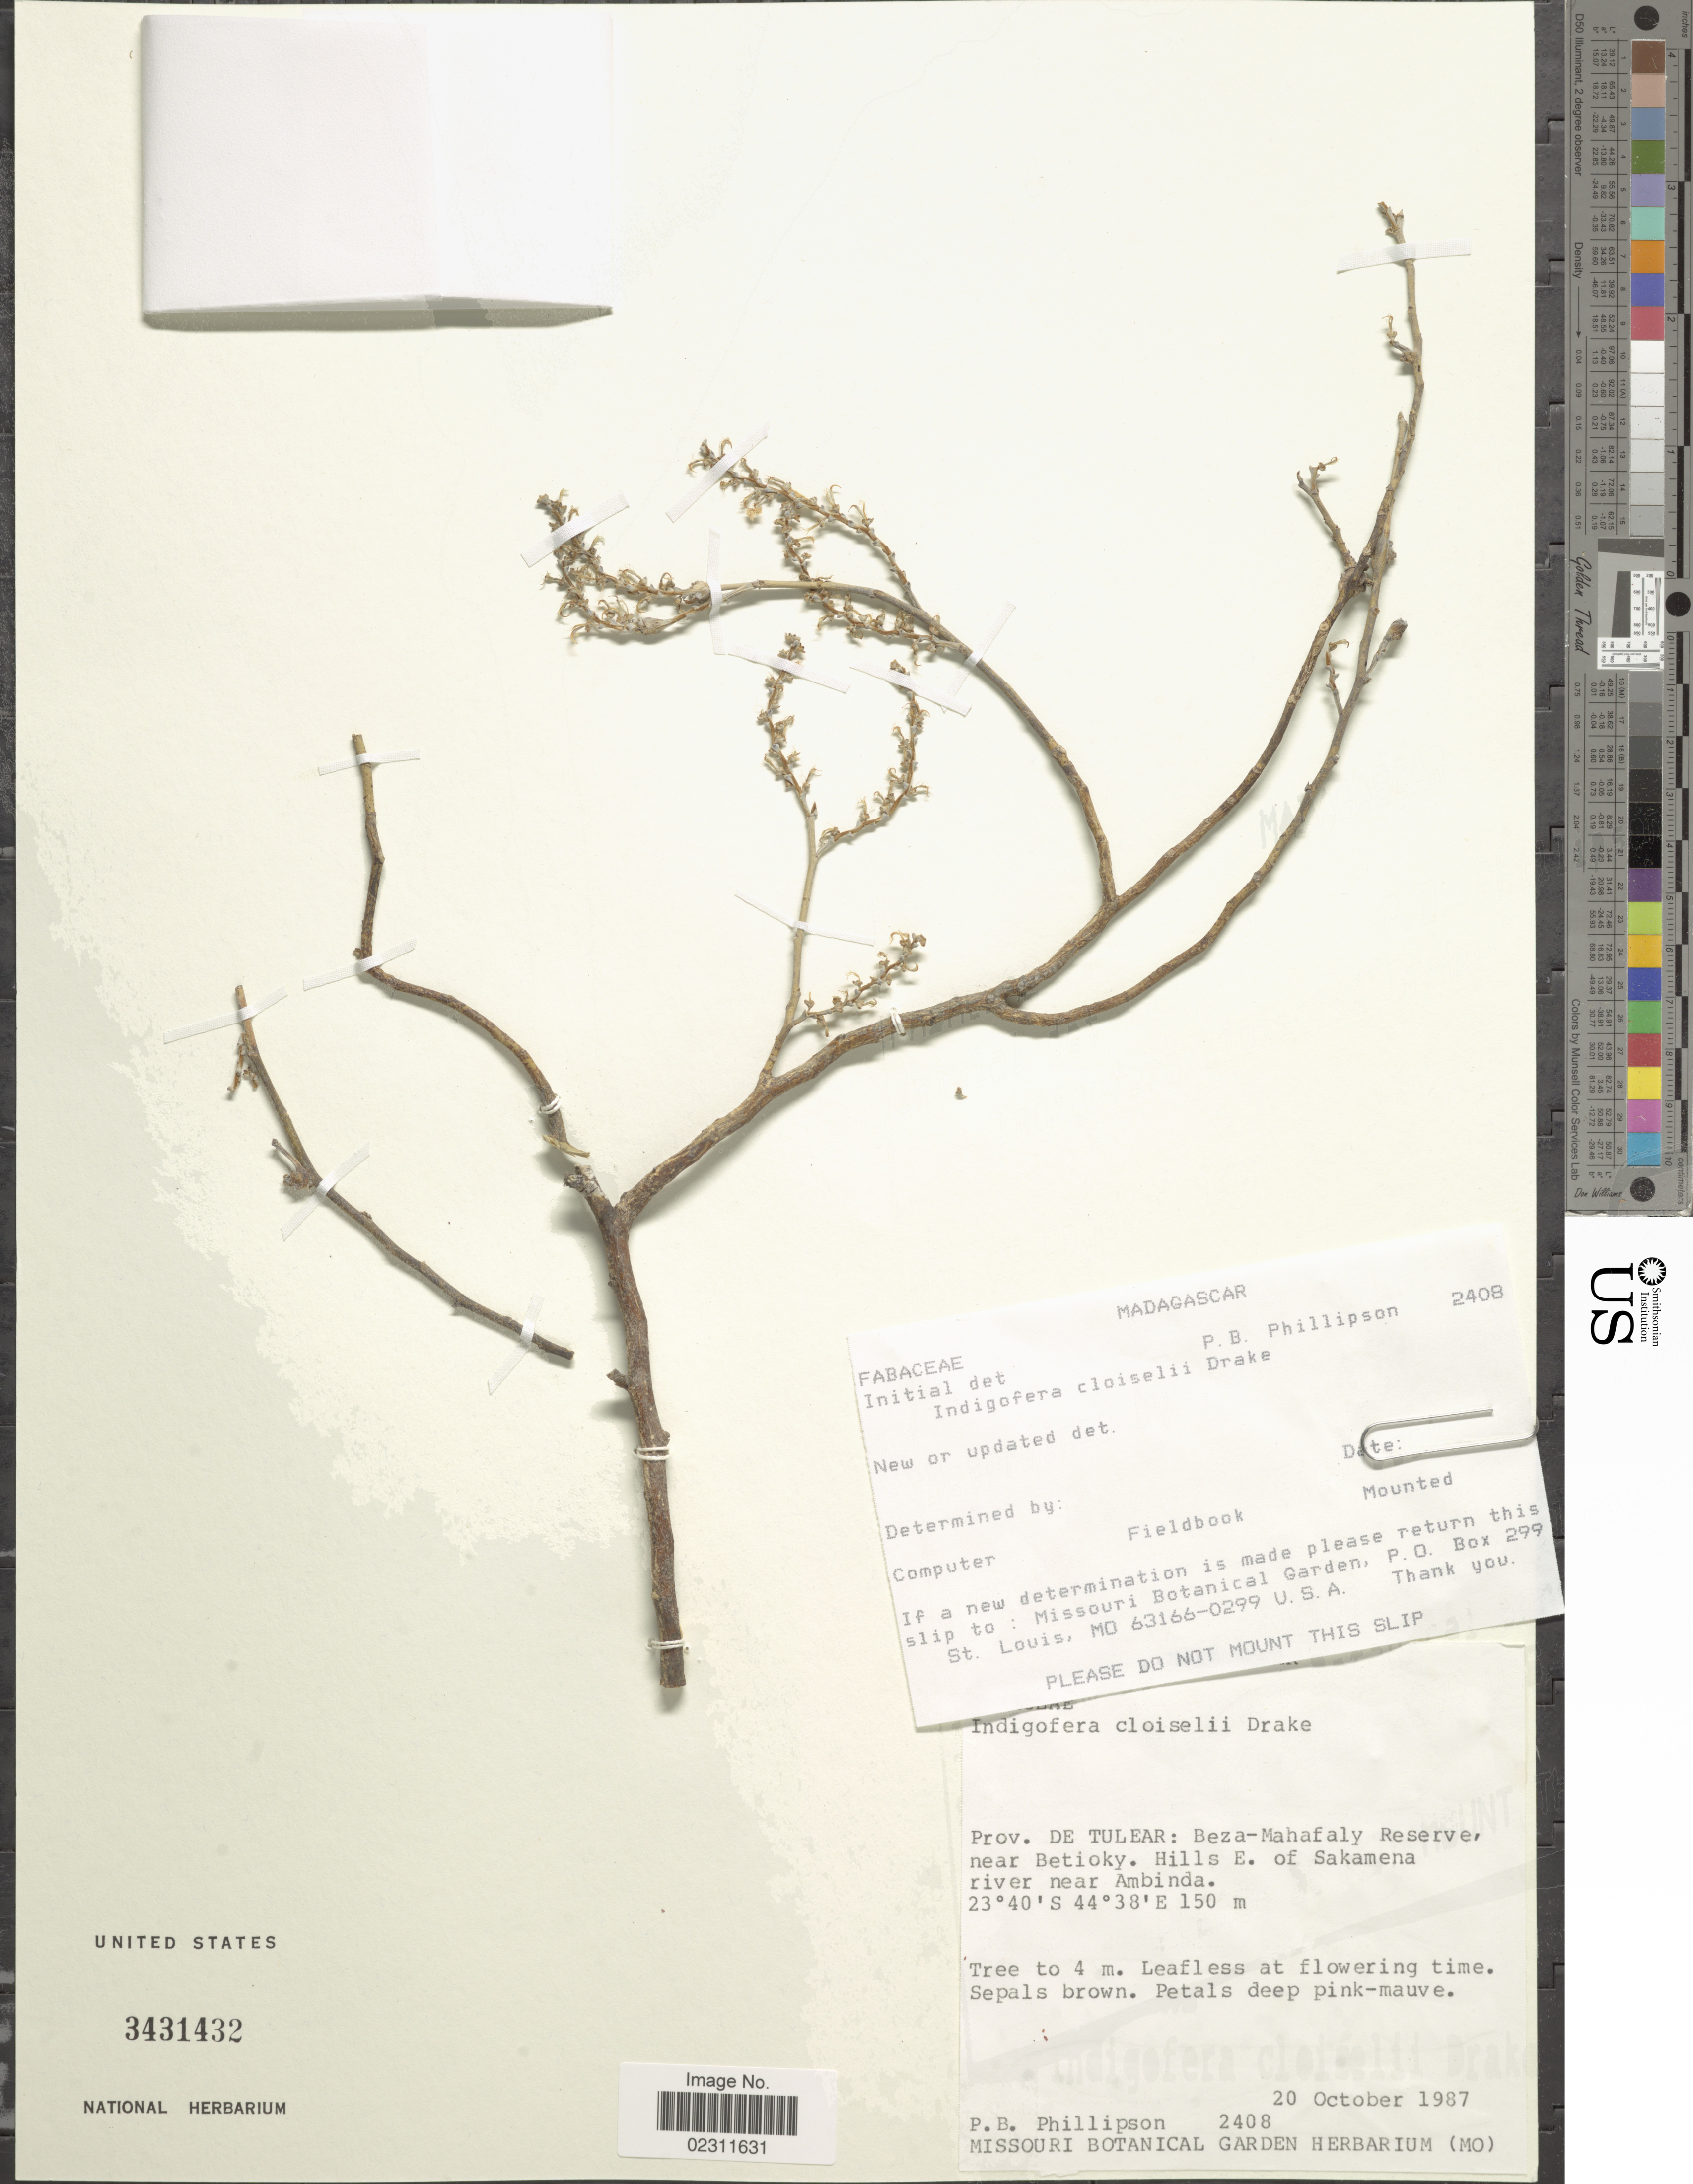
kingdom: Plantae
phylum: Tracheophyta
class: Magnoliopsida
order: Fabales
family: Fabaceae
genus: Indigofera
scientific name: Indigofera cloiselii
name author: Drake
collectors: P. B. Phillipson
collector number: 2408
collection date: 1987-10-20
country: Madagascar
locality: Prov. de Tulear, Beza-Mahafaly Reserve, near Betioky, Hills E of Sakamena river near Ambinda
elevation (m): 150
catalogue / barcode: US 3431432